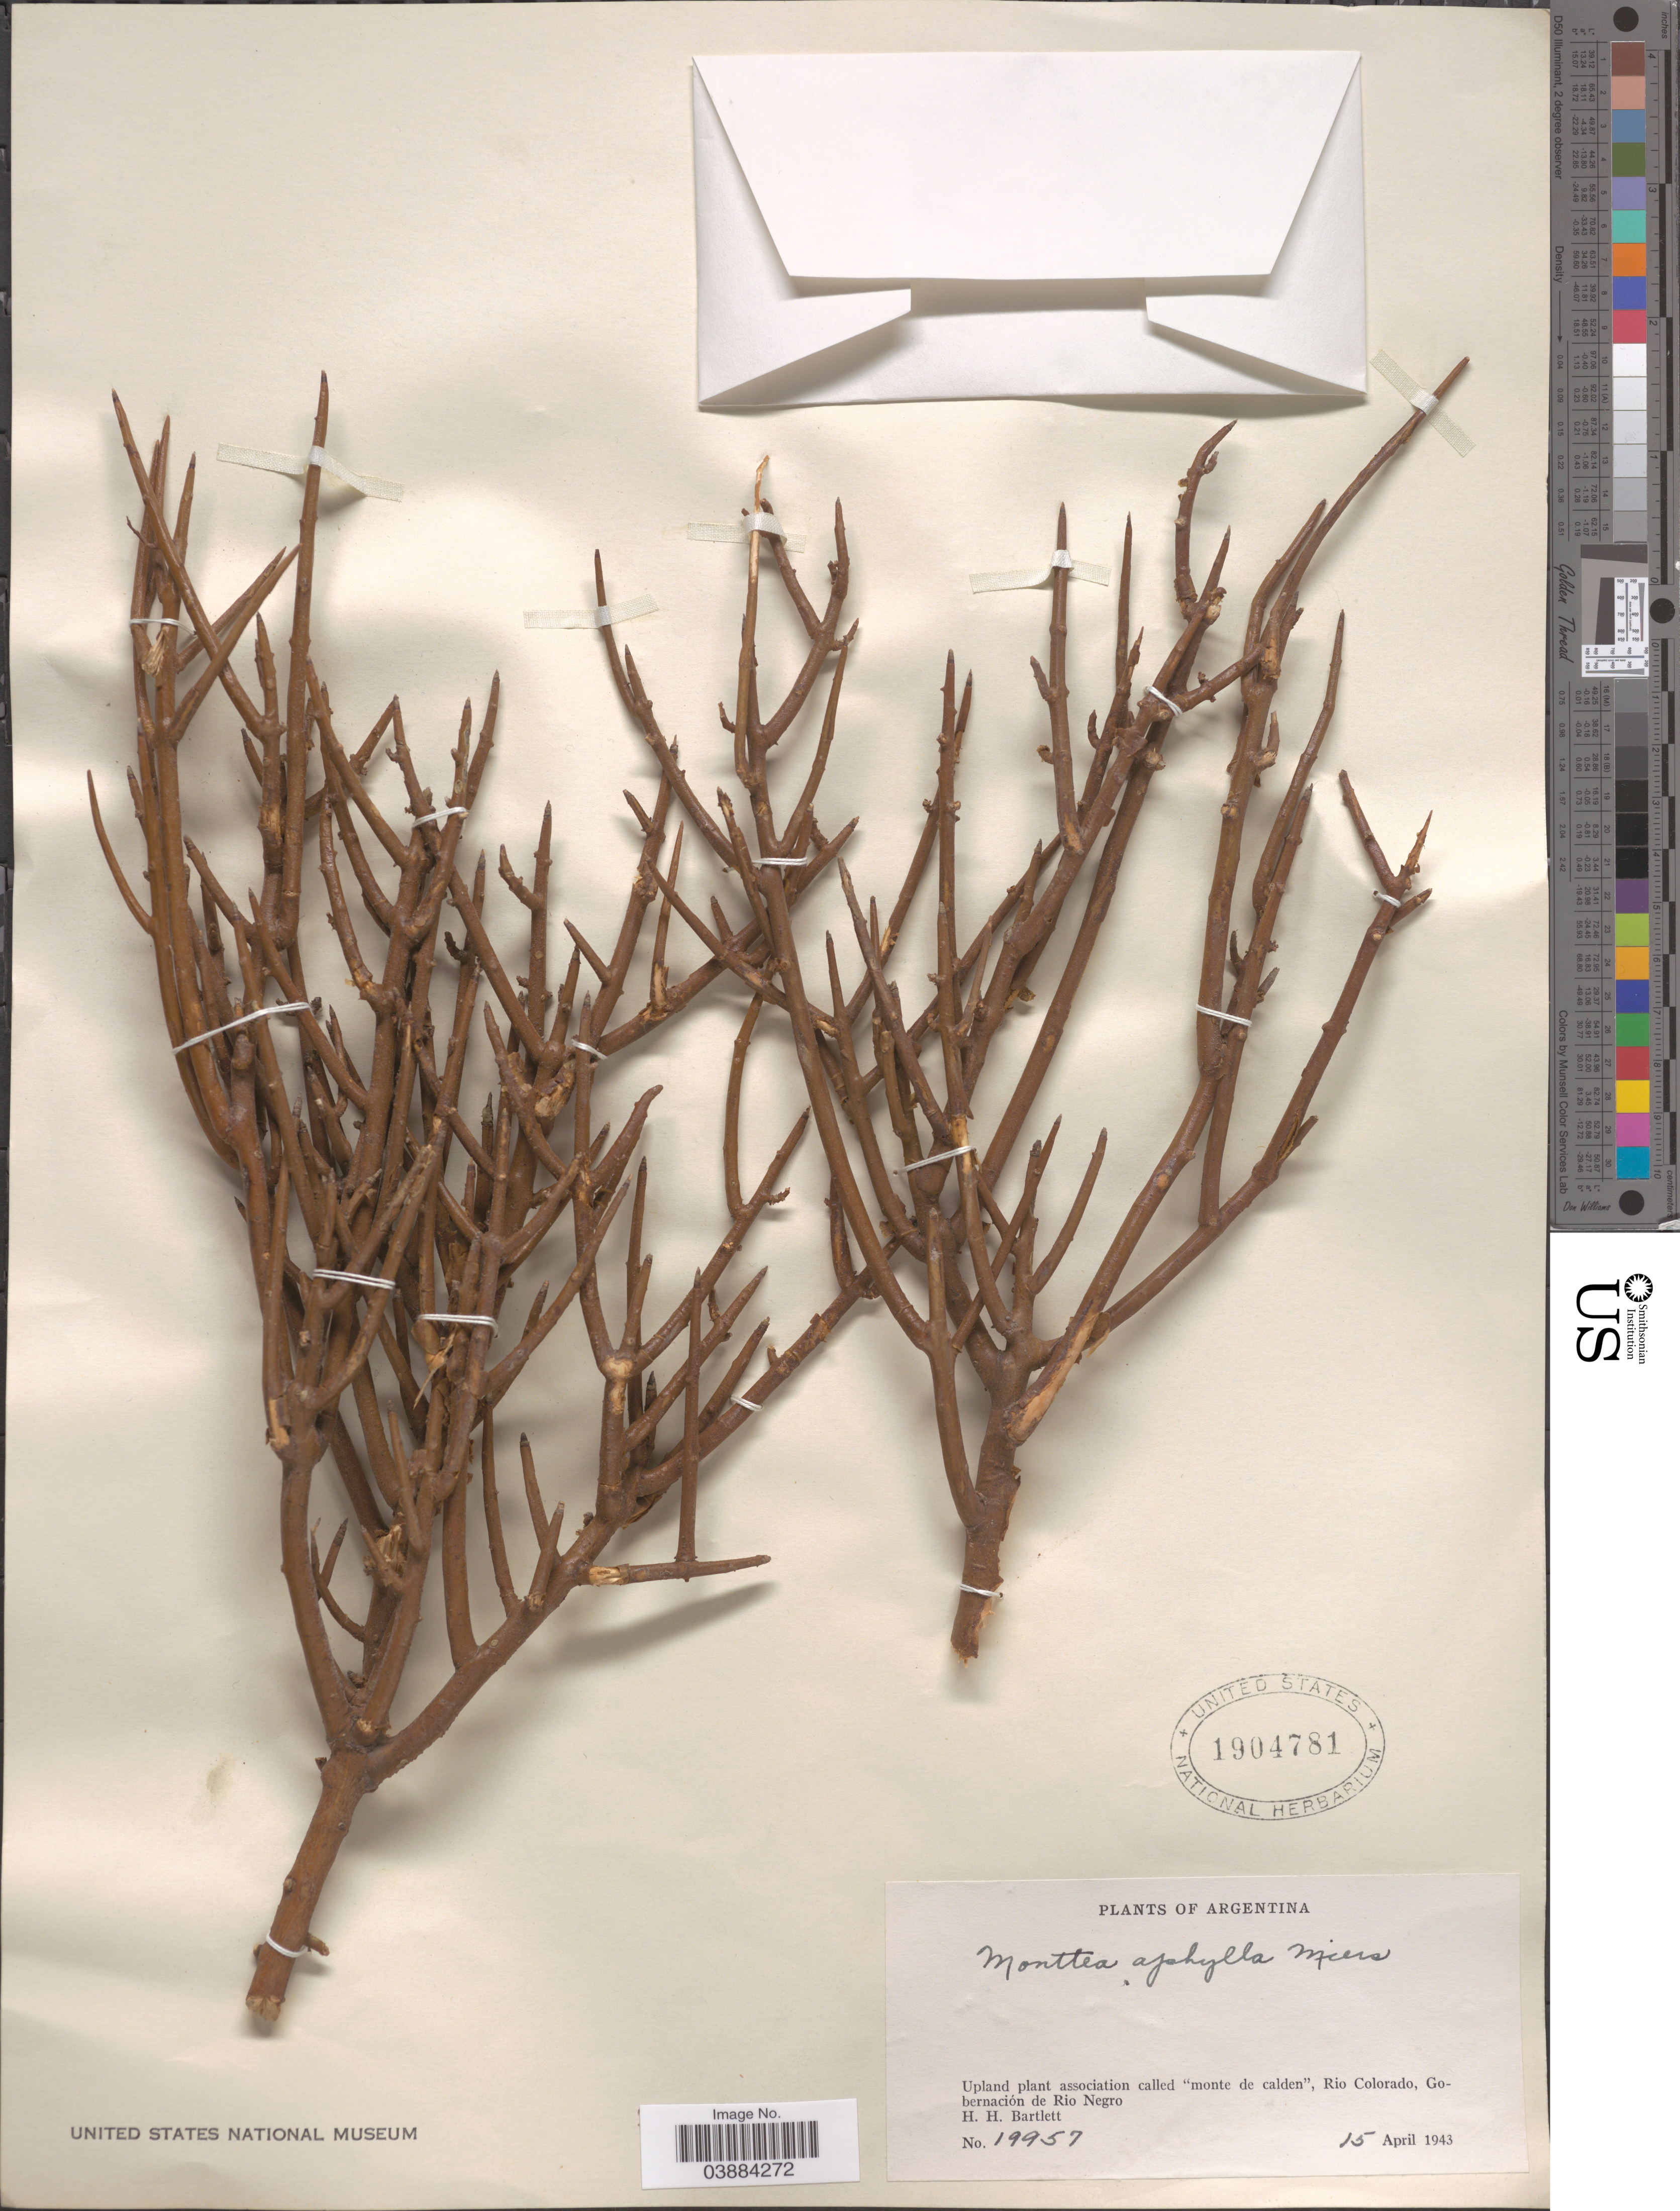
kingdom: Plantae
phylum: Tracheophyta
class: Magnoliopsida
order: Lamiales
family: Plantaginaceae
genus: Monttea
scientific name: Monttea aphylla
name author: (Miers) Benth. & Hook. f.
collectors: H. H. Bartlett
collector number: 19957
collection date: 1943-04-15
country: Argentina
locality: Upland plant association called "monte de calden", Rio Colorado, Gobernación de Rio Negro.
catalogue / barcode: US 1904781